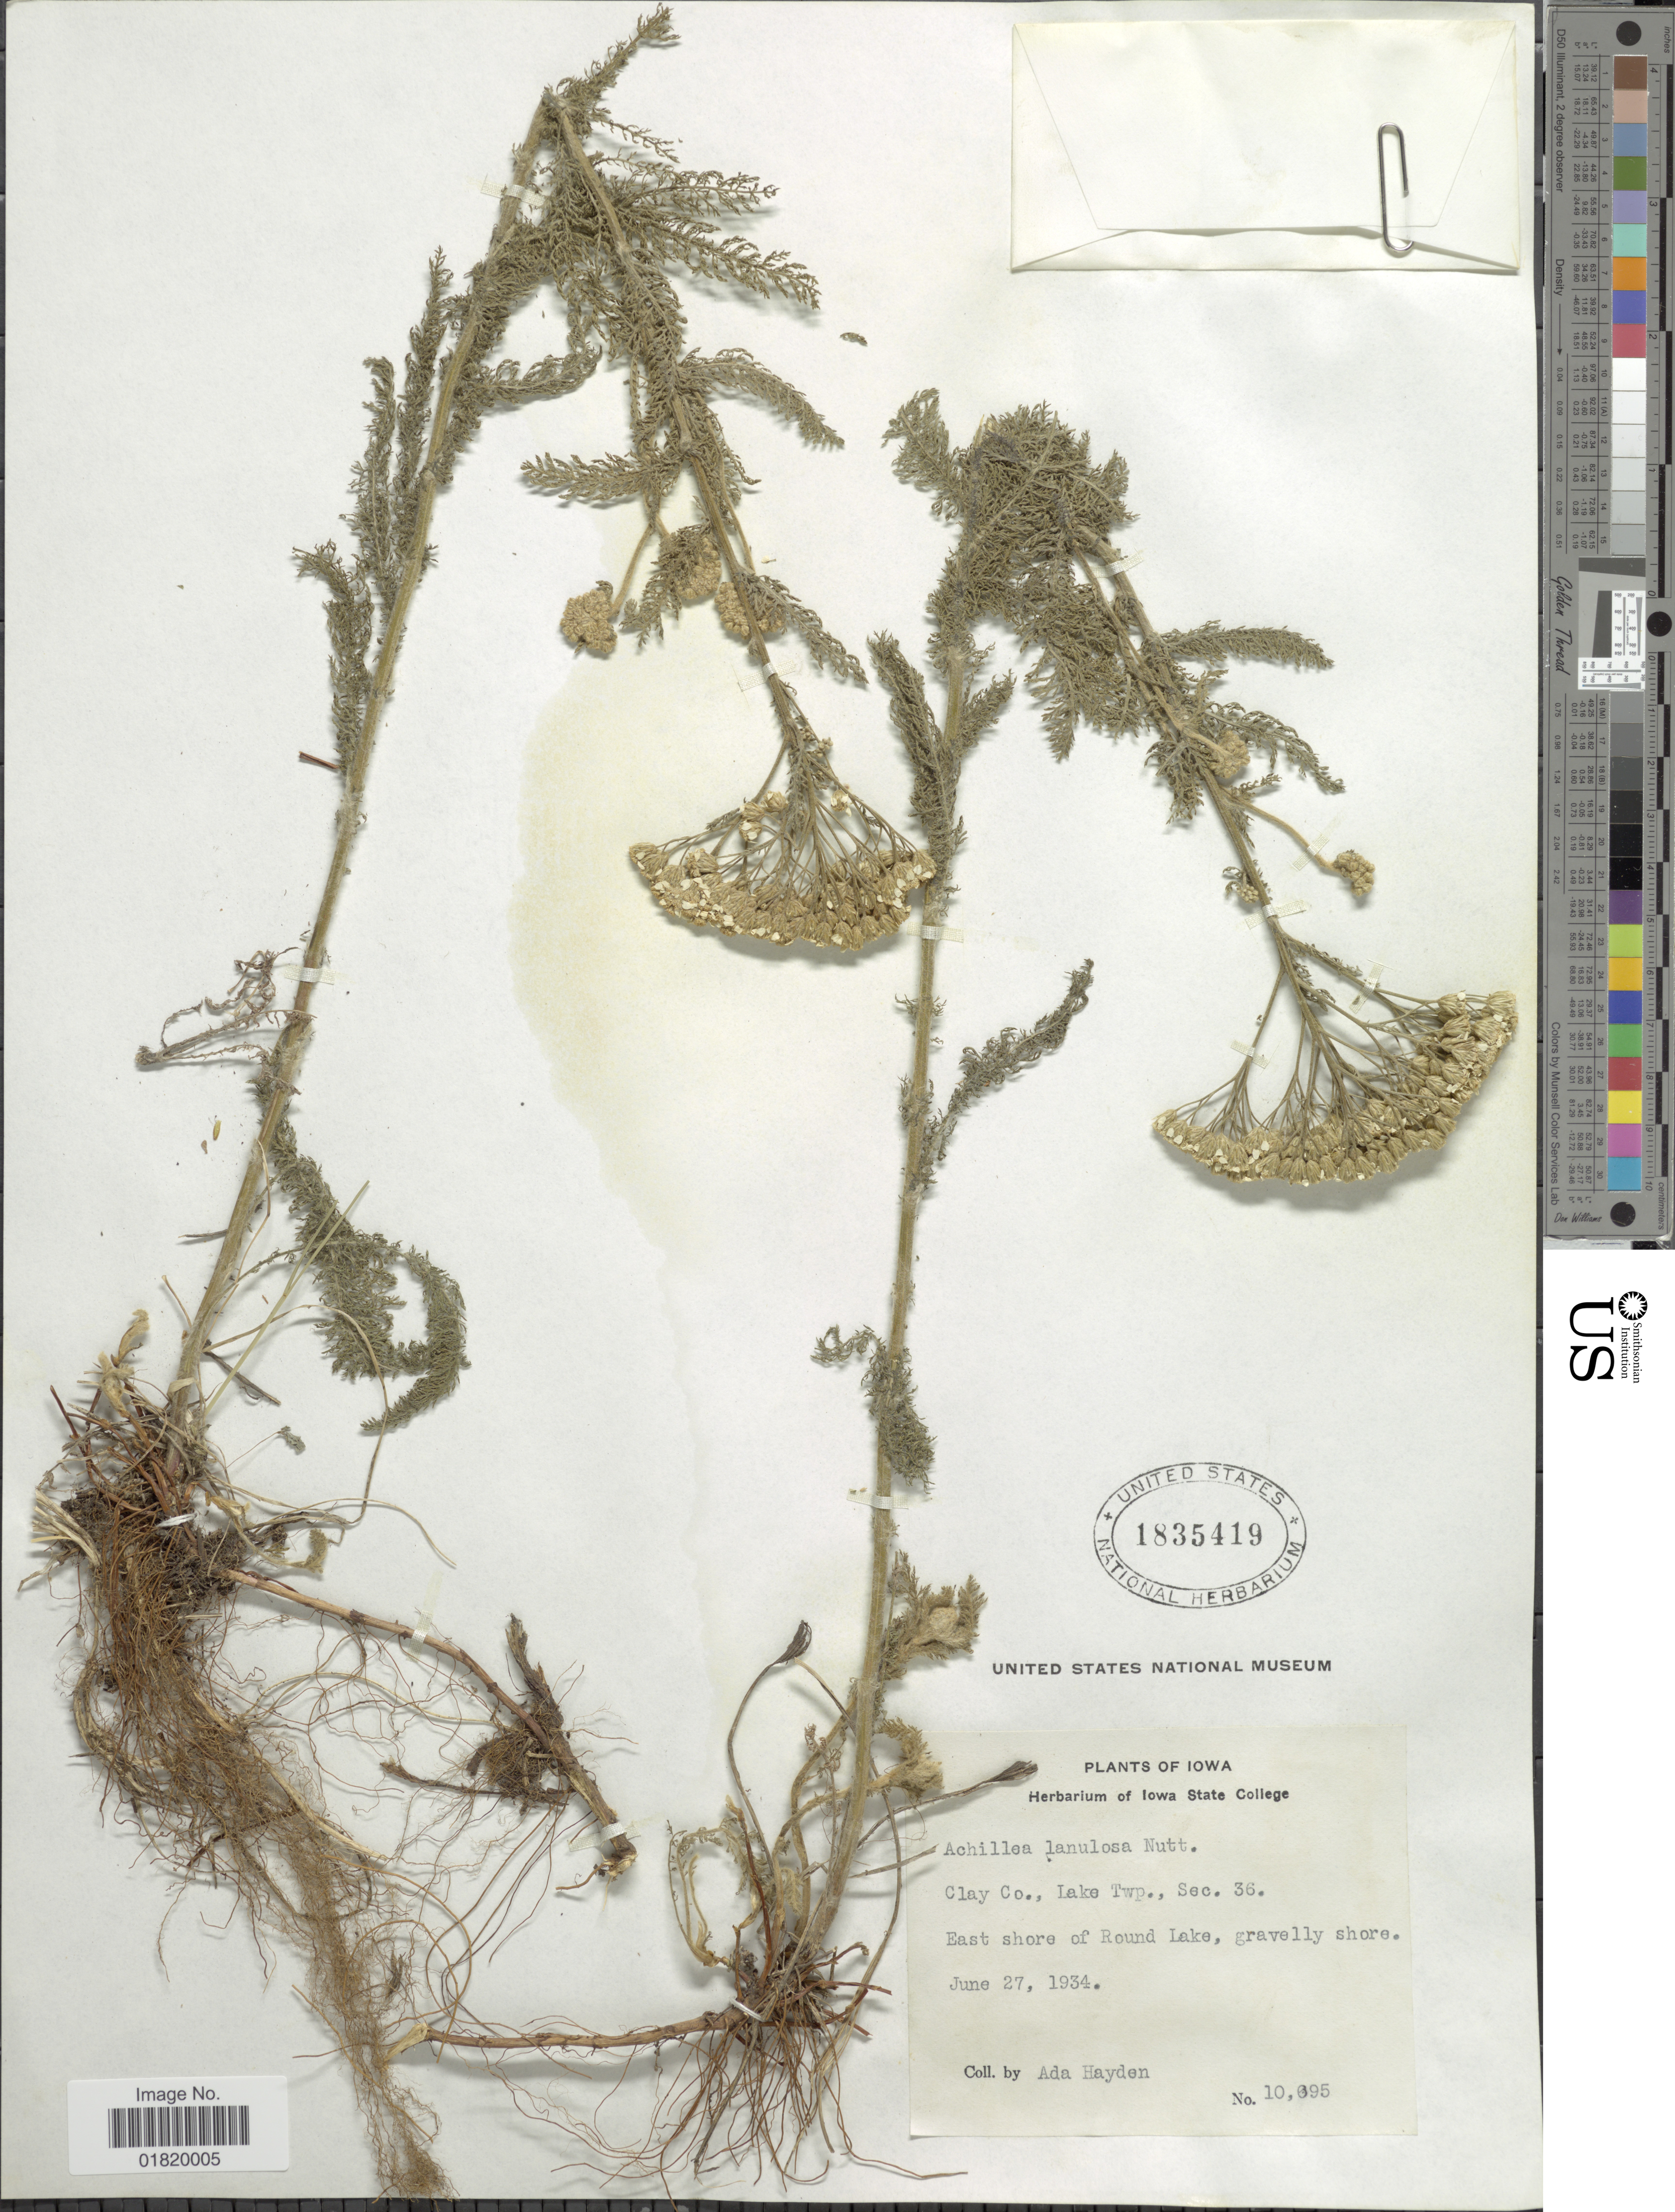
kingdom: Plantae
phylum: Tracheophyta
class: Magnoliopsida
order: Asterales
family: Asteraceae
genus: Achillea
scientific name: Achillea lanulosa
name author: Nutt.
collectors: Ada Hayden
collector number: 10095*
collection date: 1934-06-27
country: United States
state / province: Iowa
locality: Clay Co., Lake Twp., Sec. 36. East shore of Round Lake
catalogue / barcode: US 1835419